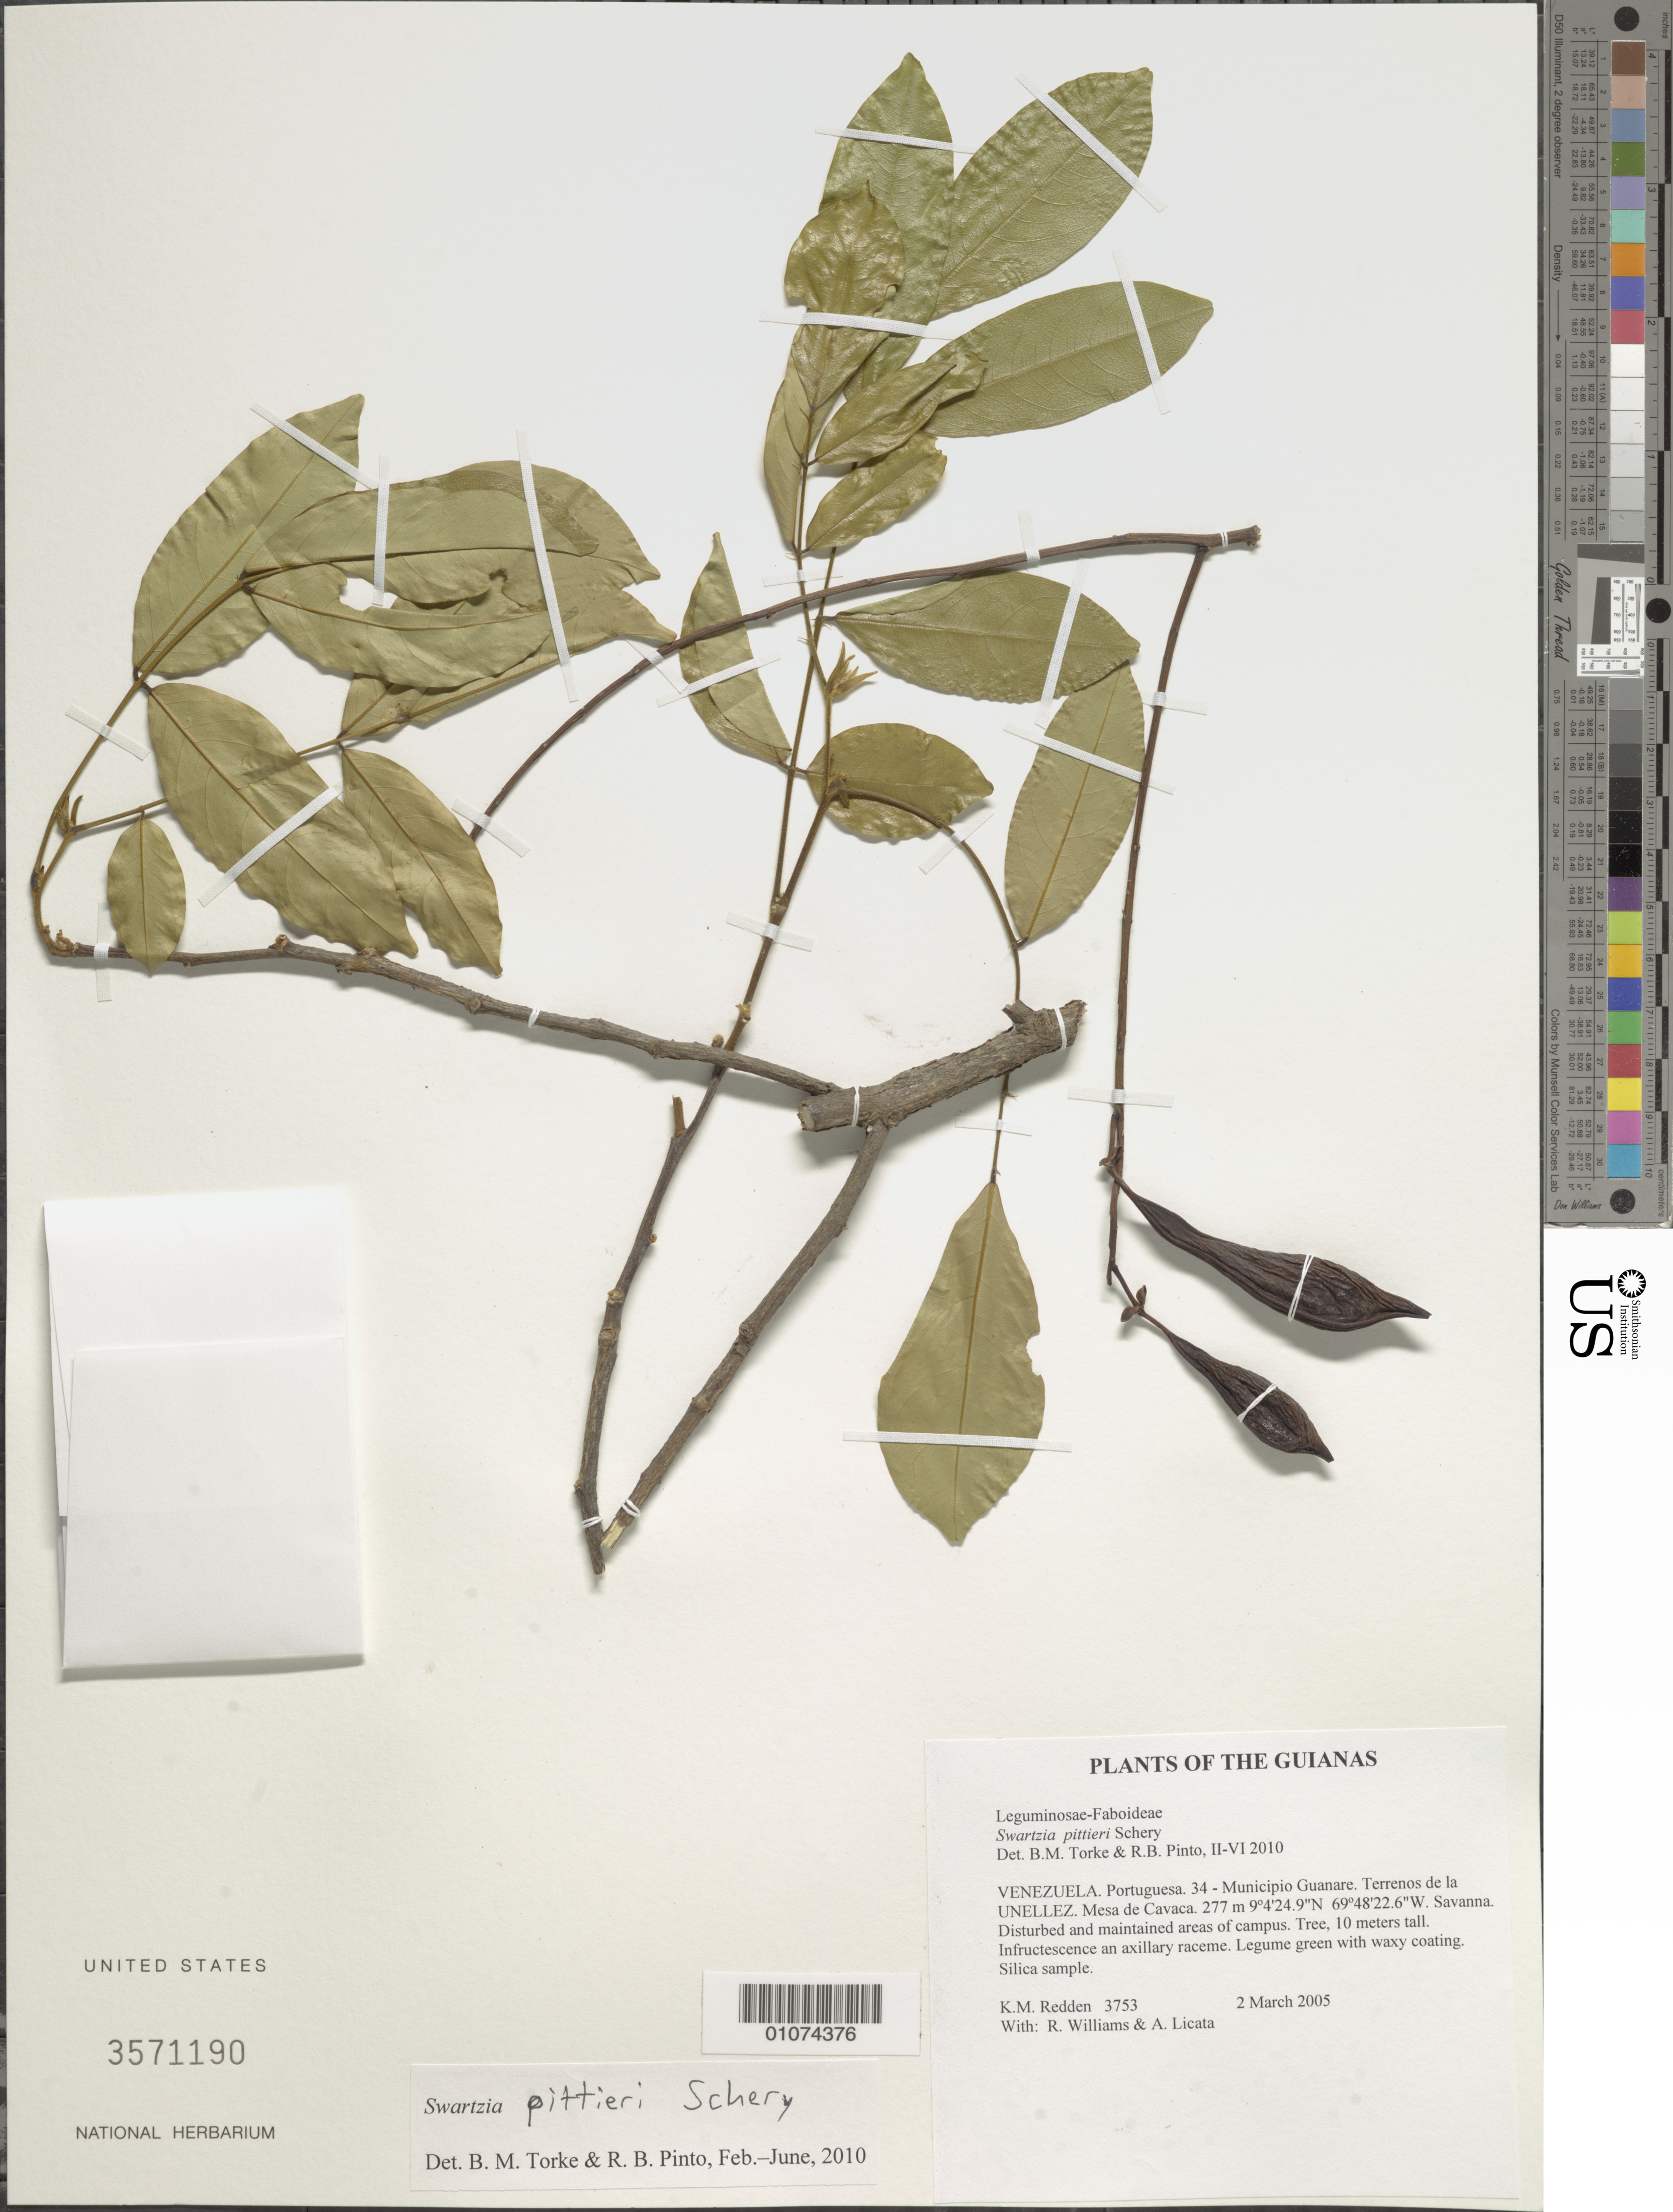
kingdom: Plantae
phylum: Tracheophyta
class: Magnoliopsida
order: Fabales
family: Fabaceae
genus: Swartzia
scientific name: Swartzia pittieri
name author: Schery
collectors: K. M. Redden, R. Williams & A. Licata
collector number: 3753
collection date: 2005-03-02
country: Venezuela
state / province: Portuguesa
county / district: Guanare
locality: Terrenos de la UNELLEZ. Mesa de Cavaca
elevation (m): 277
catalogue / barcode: US 3571190